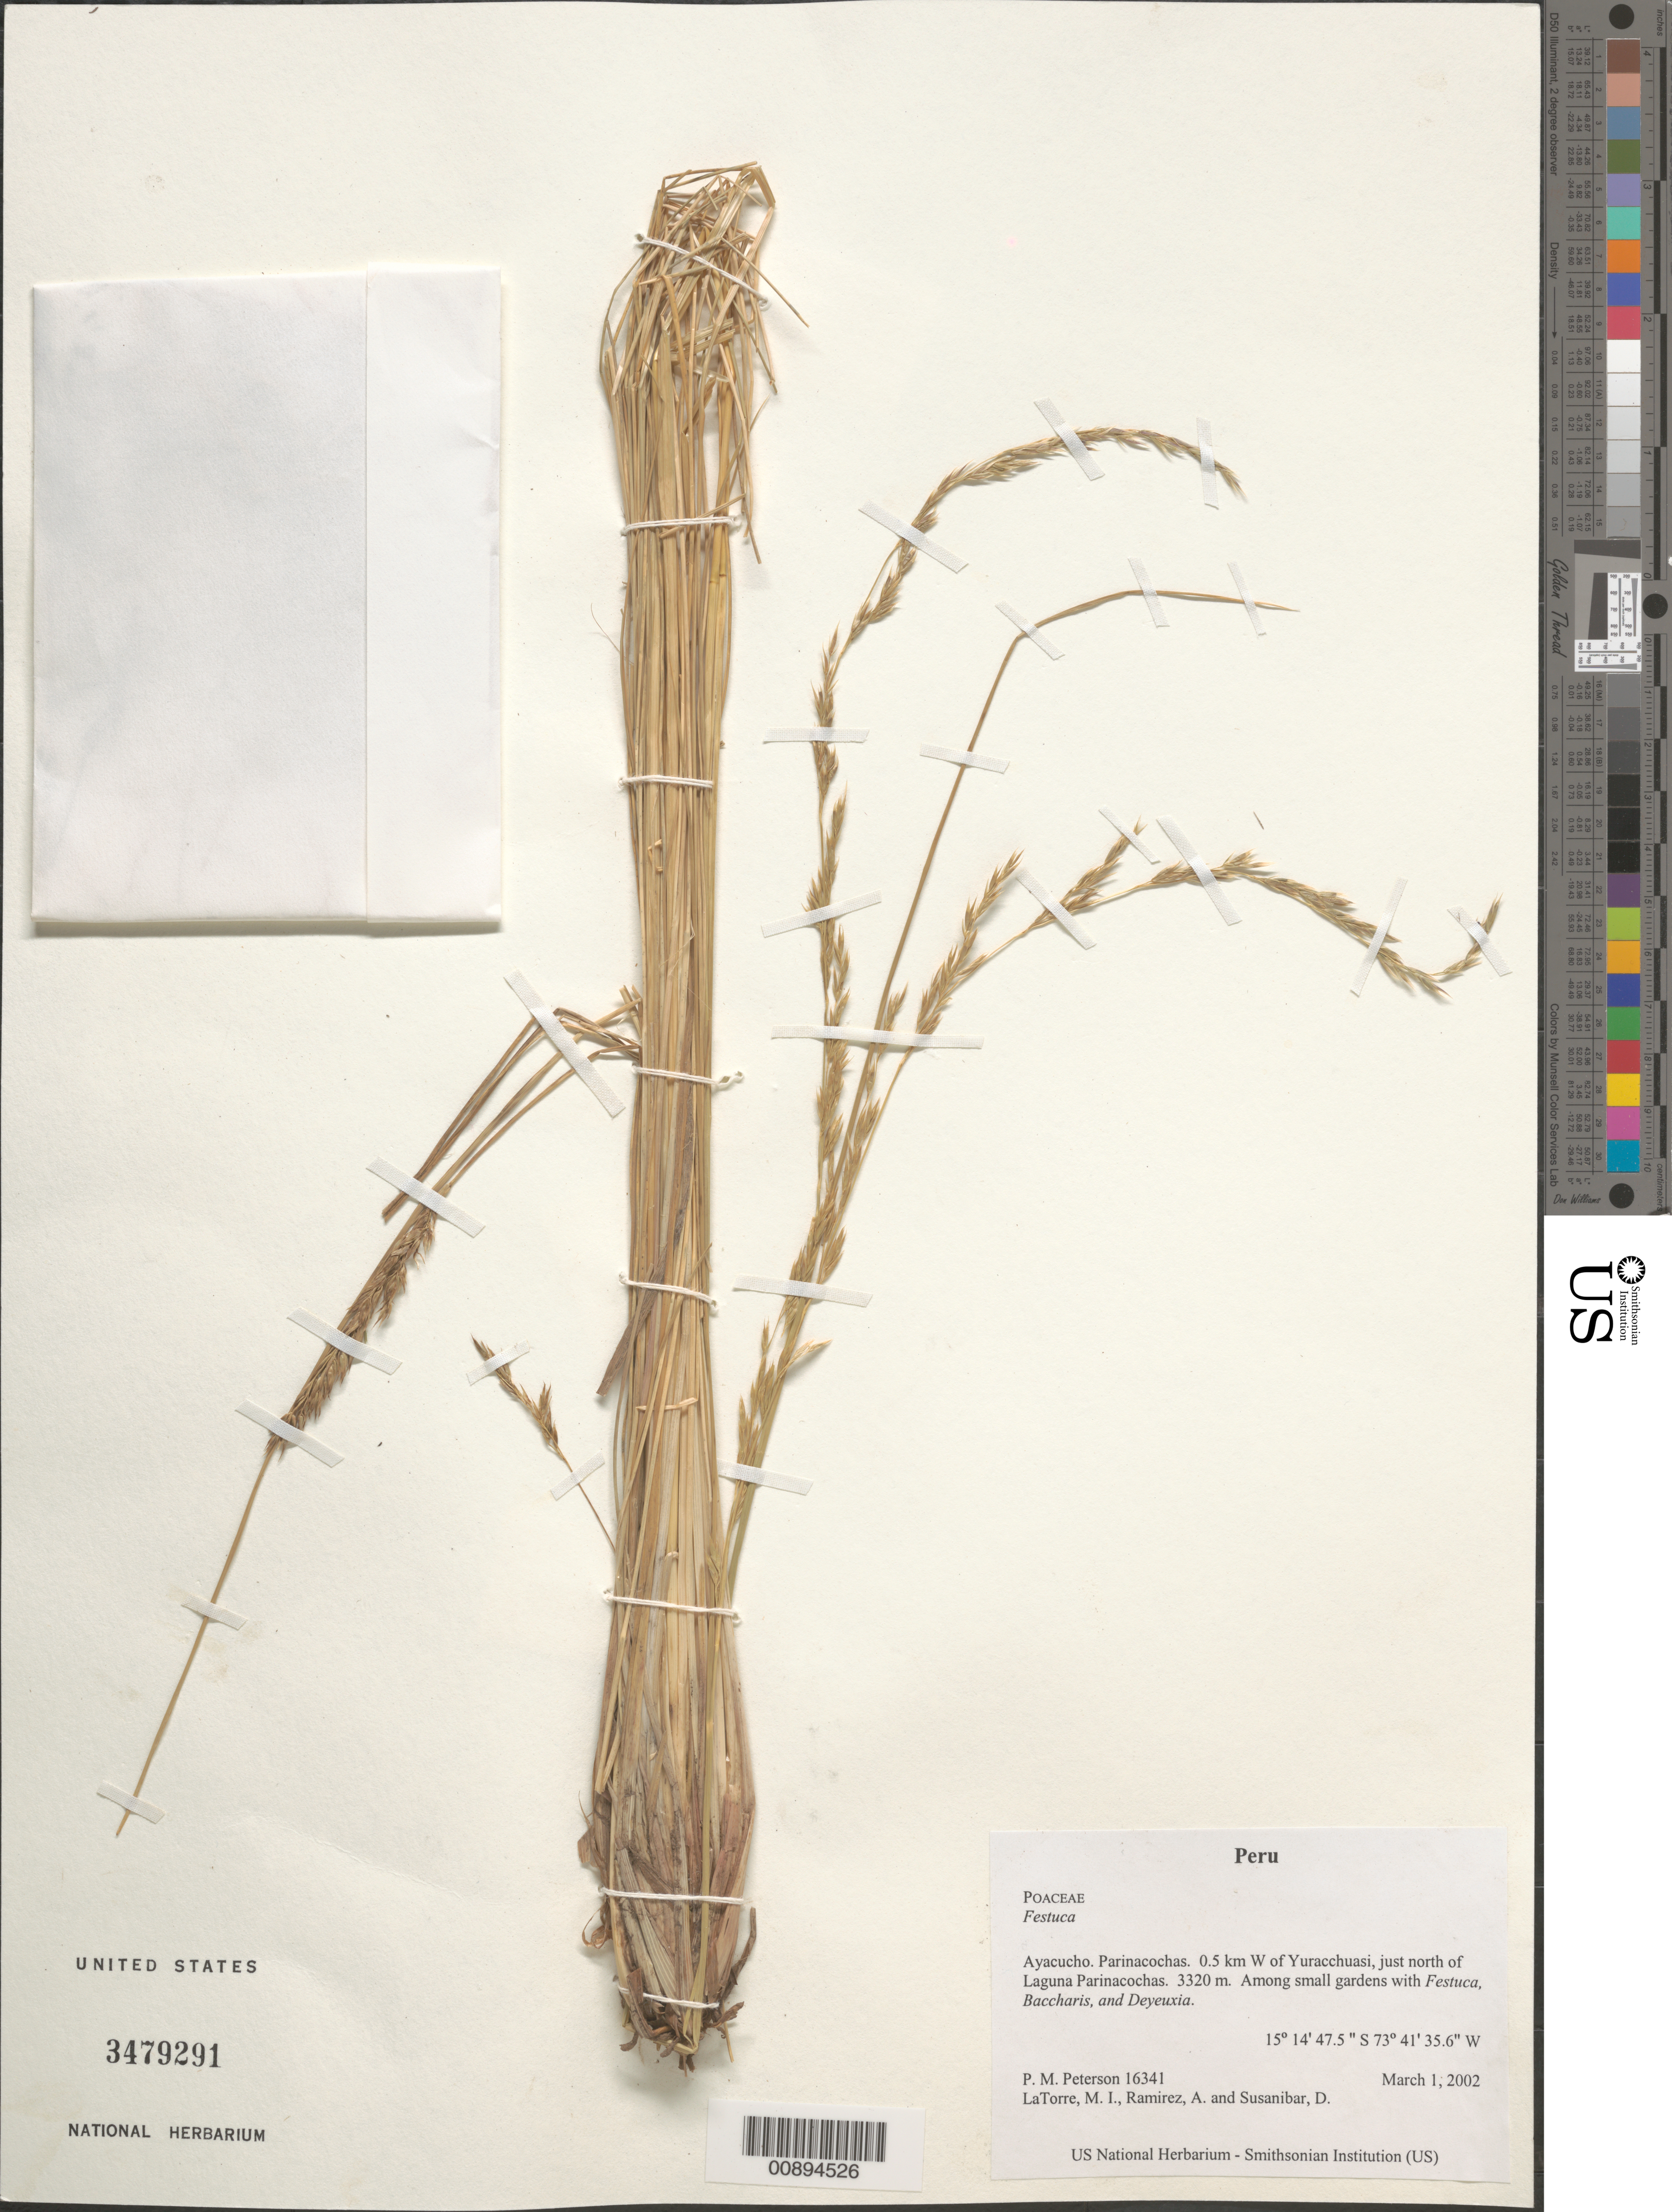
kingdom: Plantae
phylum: Tracheophyta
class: Liliopsida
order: Poales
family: Poaceae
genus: Festuca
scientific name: Festuca sp.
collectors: P. M. Peterson, M. I. La Torre, A. Ramírez & D. Susanibar Cruz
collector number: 16341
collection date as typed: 01 Mar 2002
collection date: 2002-03-01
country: Peru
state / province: Ayacucho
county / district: Parinacochas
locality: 0.5 km W of Yuracchuasi, just north of Laguna Parinacochas.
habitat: Among small gardens with ~Festuca, Baccharis, and Deyeuxia~.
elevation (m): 3320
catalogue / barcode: US 3479291